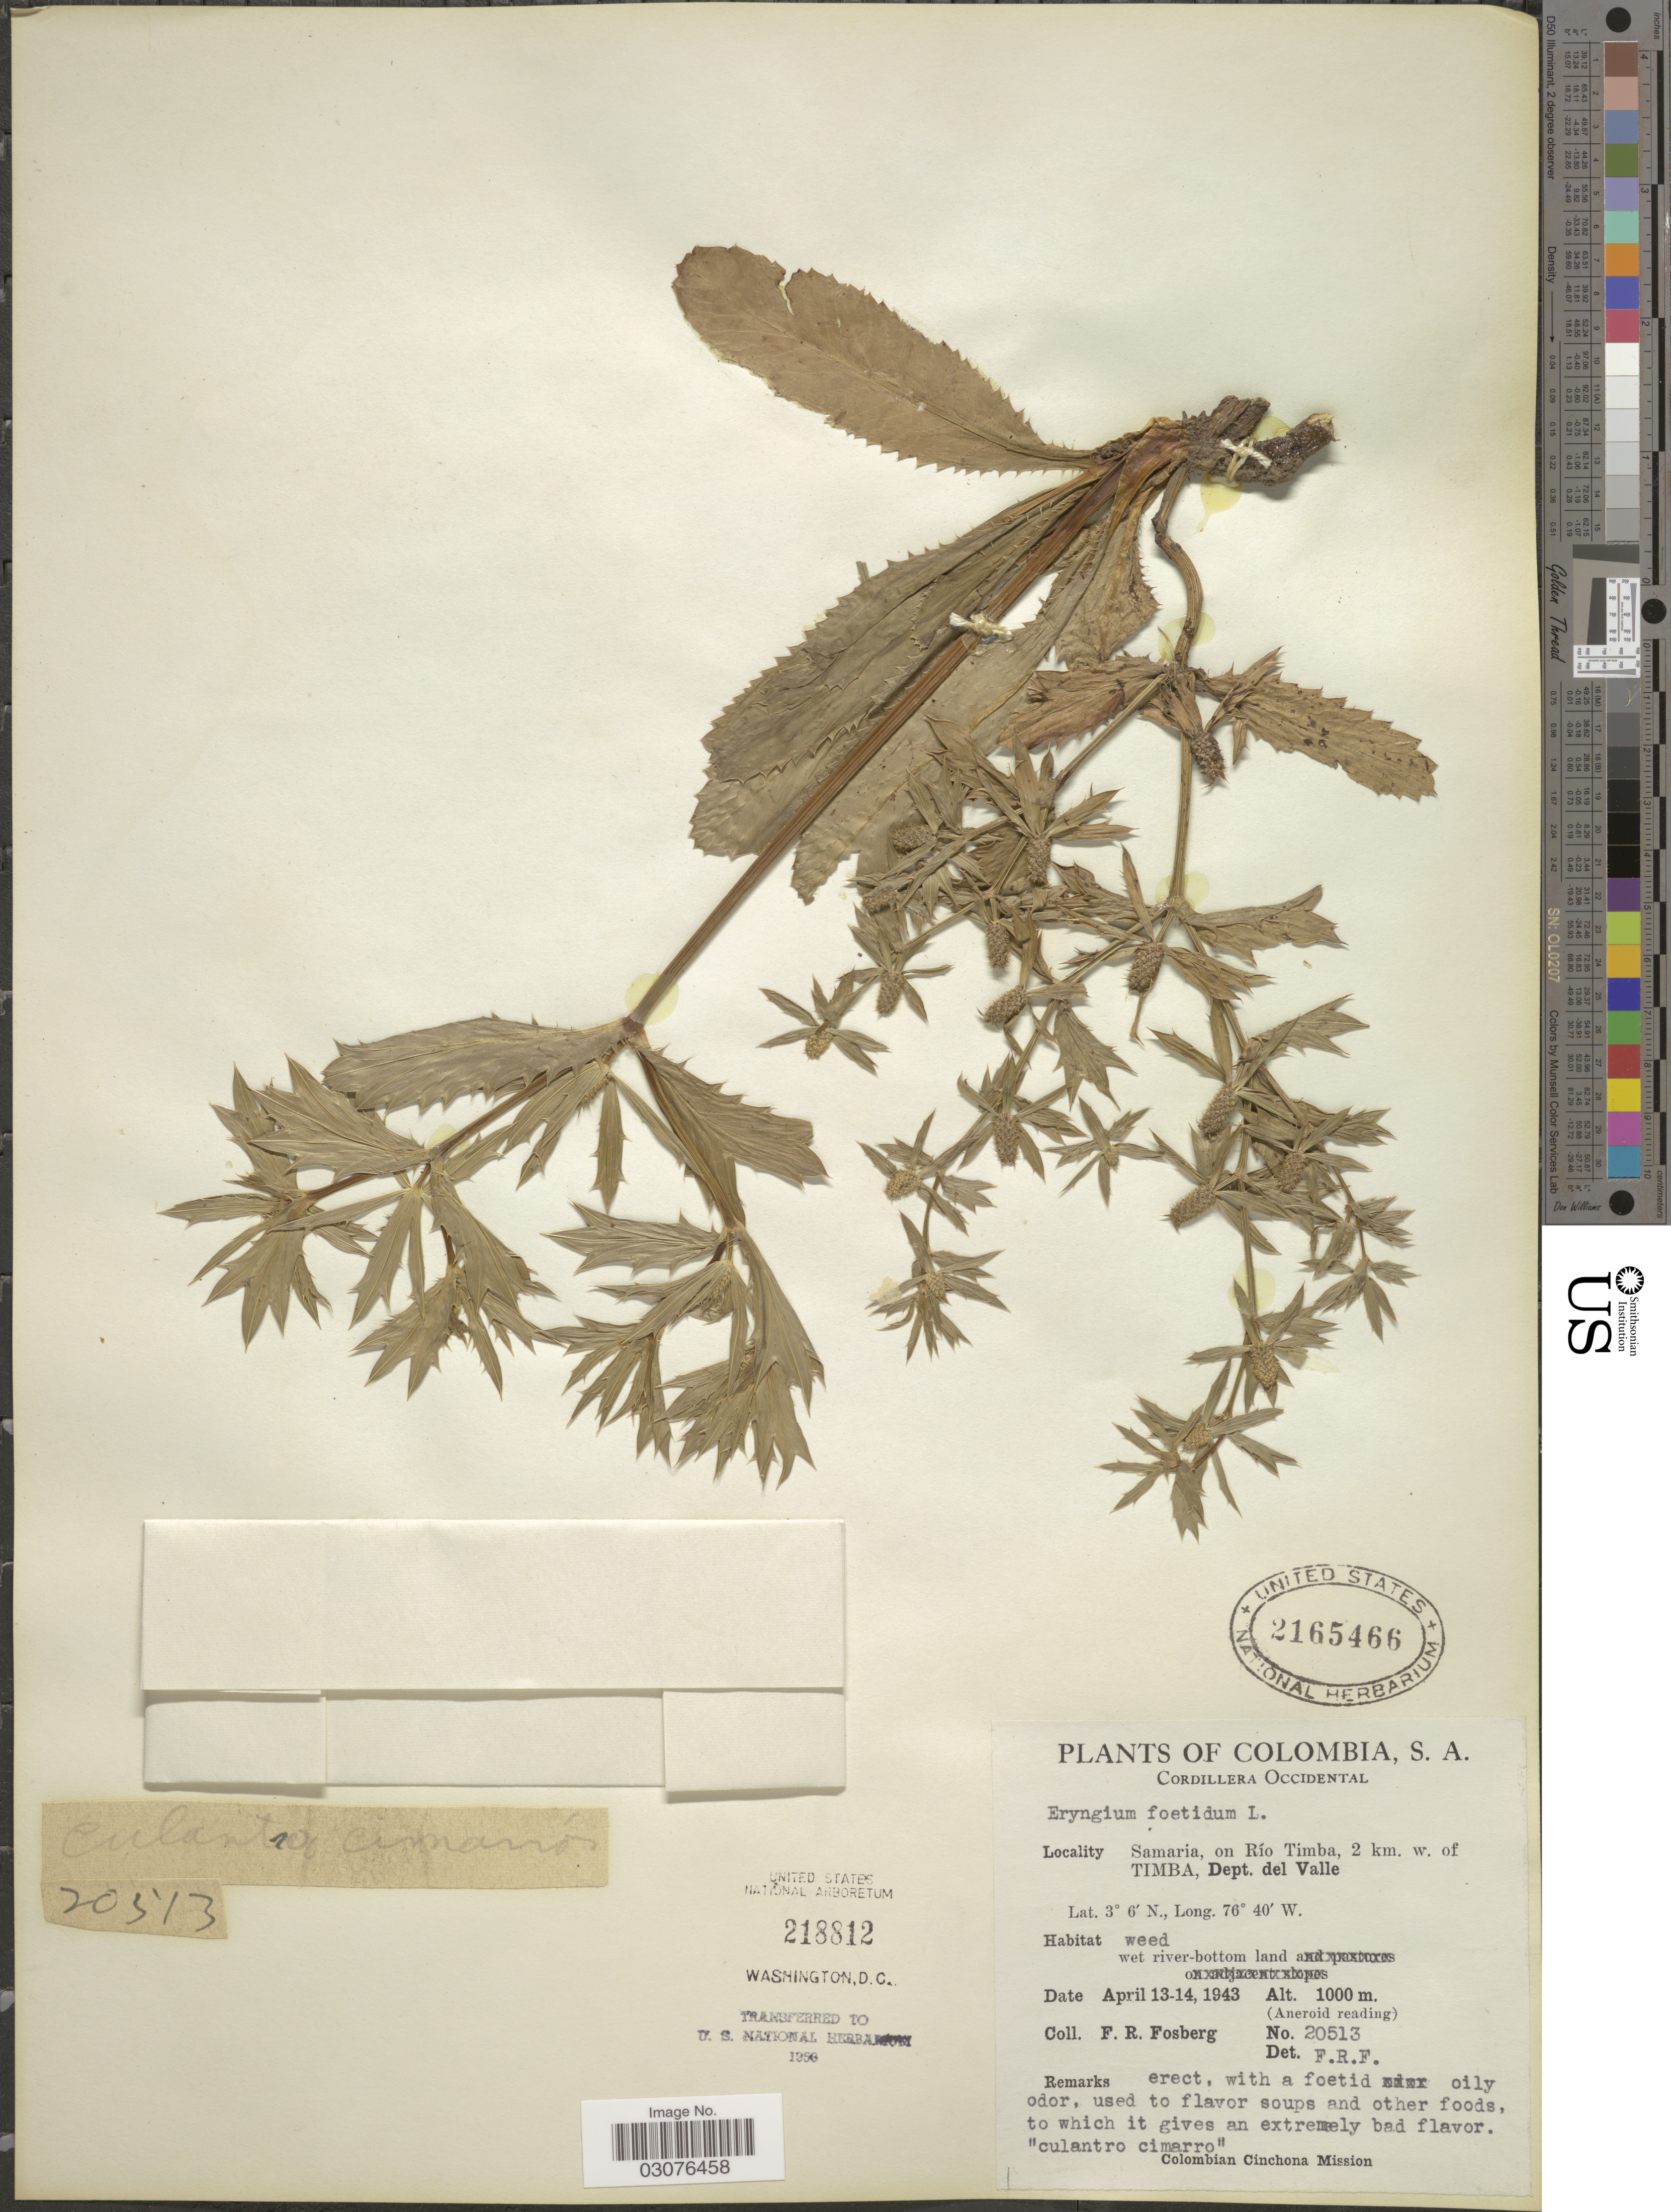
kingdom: Plantae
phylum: Tracheophyta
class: Magnoliopsida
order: Apiales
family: Apiaceae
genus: Eryngium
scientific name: Eryngium foetidum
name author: L.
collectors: F. R. Fosberg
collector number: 20513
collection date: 1943-04-13/1943-04-14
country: Colombia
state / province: Valle del Cauca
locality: Cordillera Occidental. Samaria, on Río Timba, 2 km. w. of Timba, Dept. del Valle.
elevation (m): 1000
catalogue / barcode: US 2165466